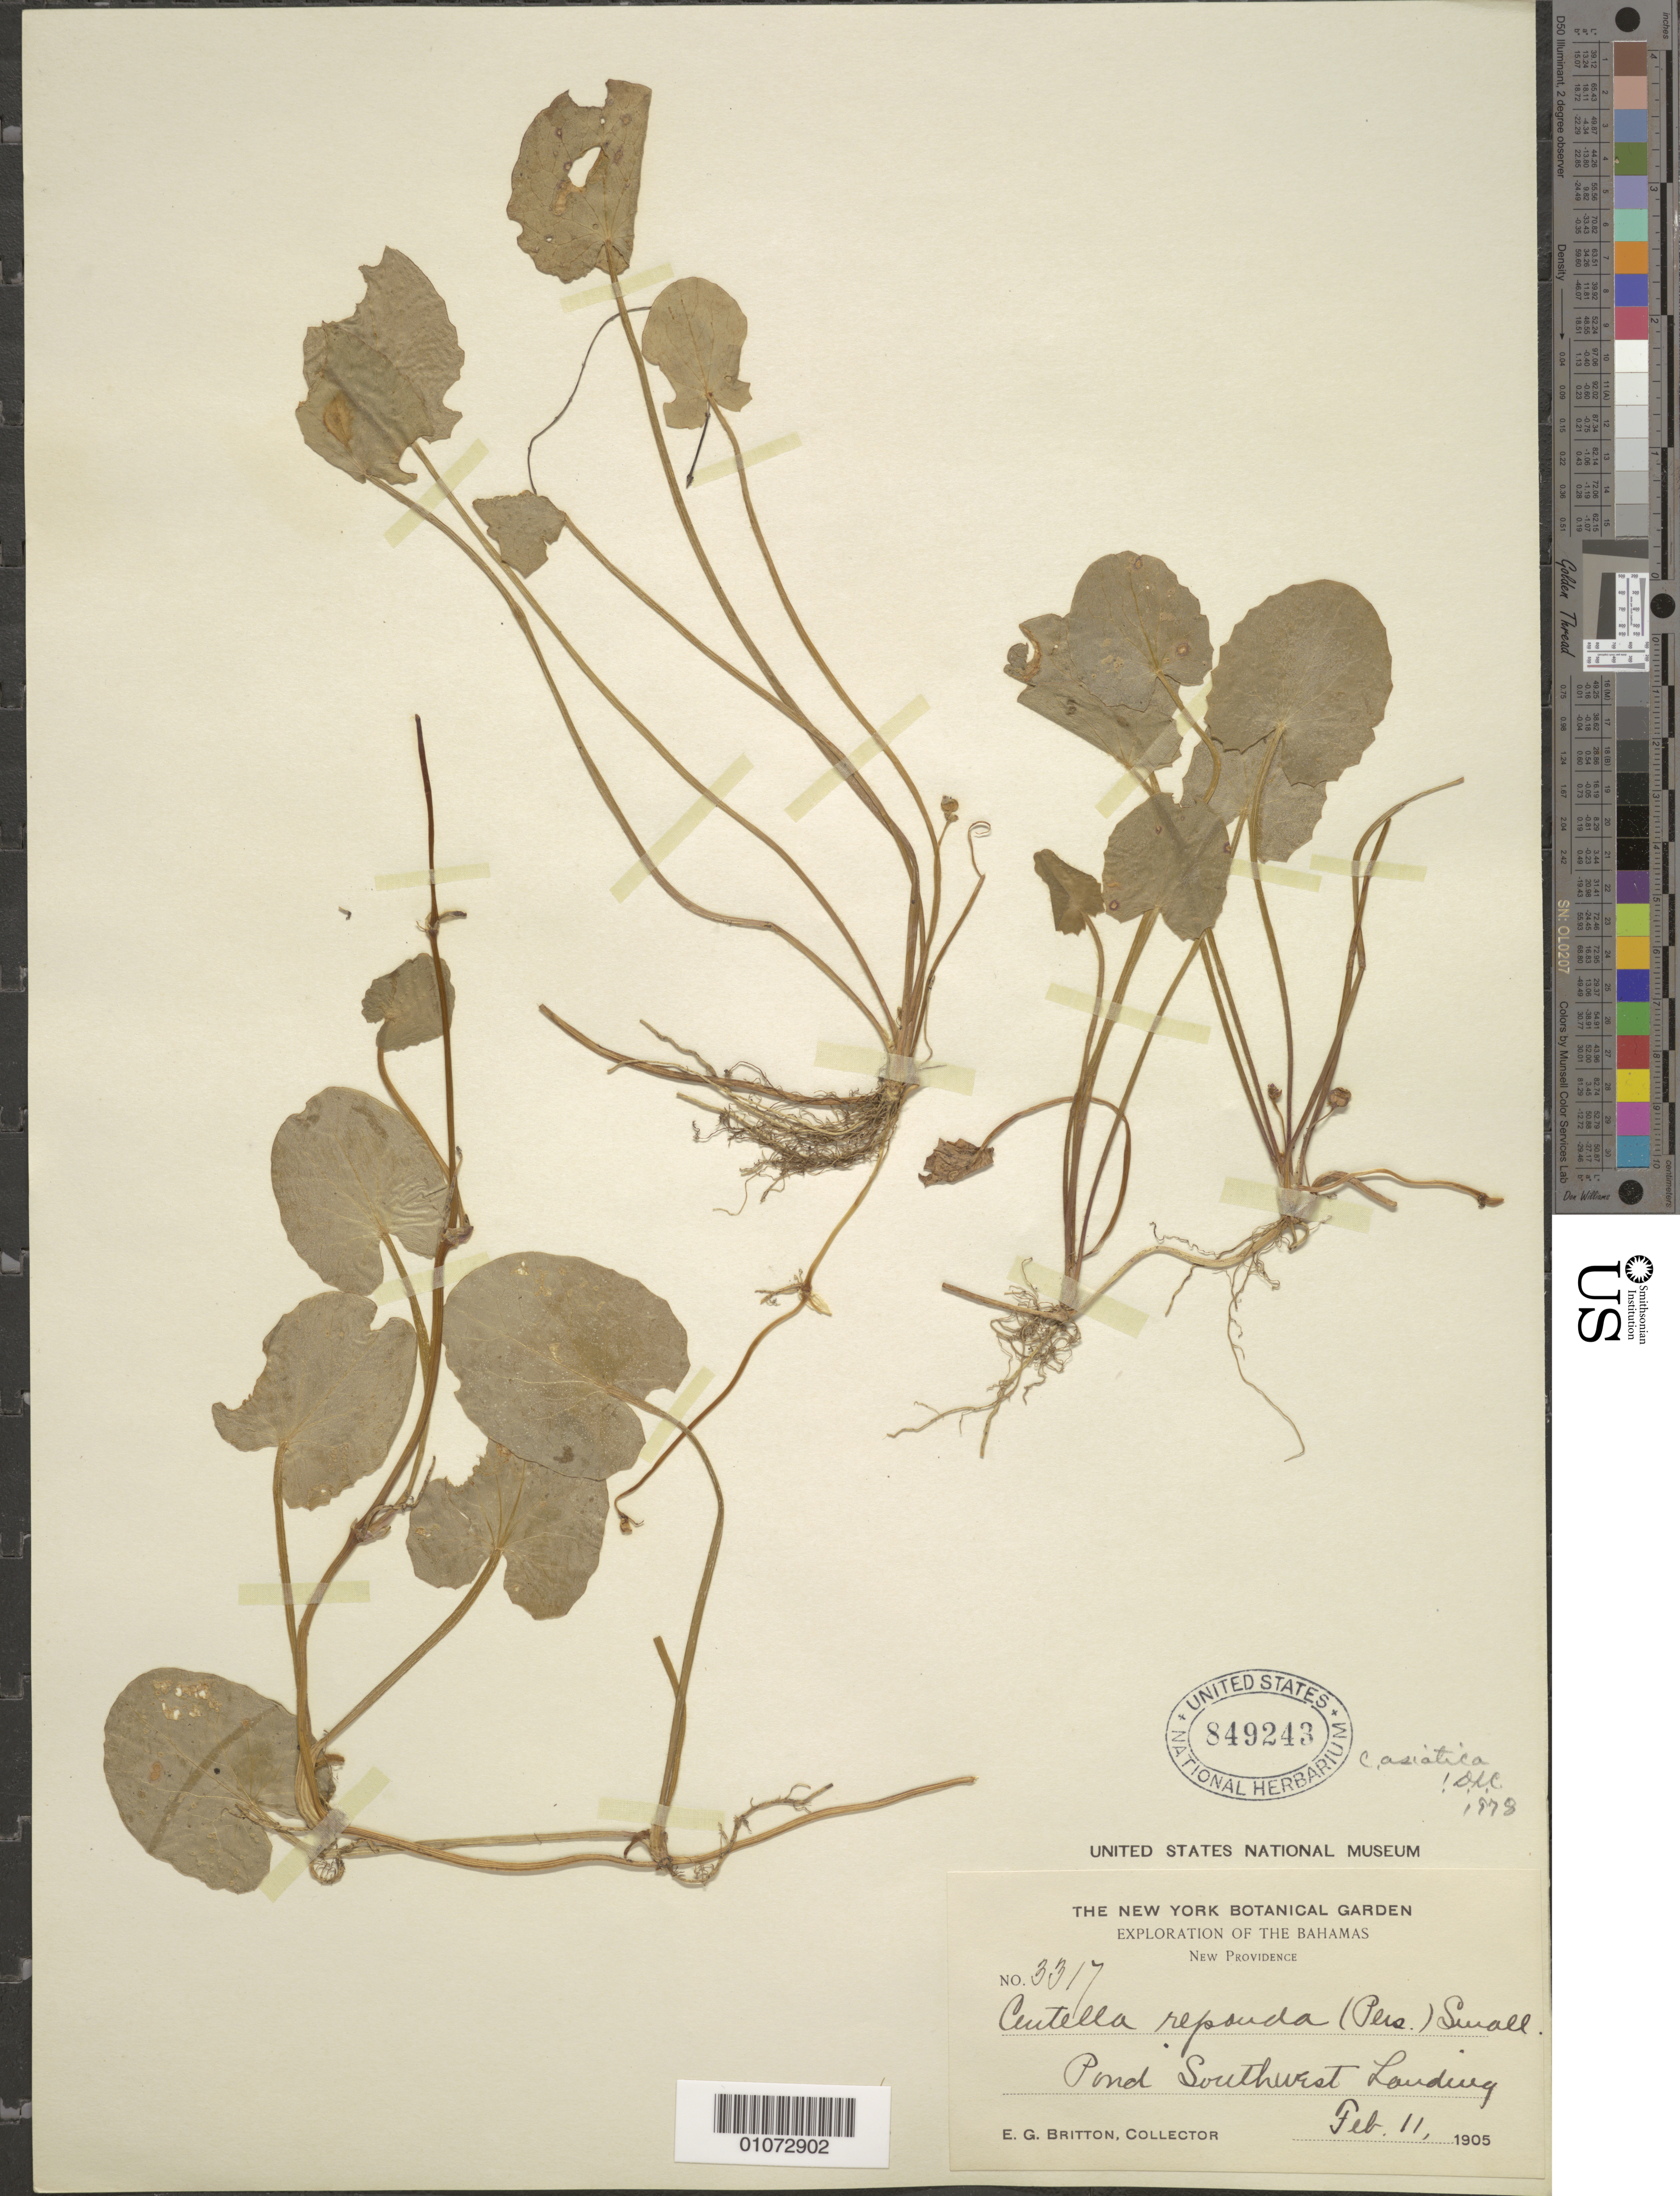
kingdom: Plantae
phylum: Tracheophyta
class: Magnoliopsida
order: Apiales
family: Apiaceae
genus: Centella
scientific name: Centella asiatica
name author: (L.) Urb.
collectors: E. G. Britton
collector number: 3317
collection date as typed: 11 Feb 1905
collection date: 1905-02-11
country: Bahamas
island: New Providence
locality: Pond Southwest Landing.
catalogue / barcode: US 849243